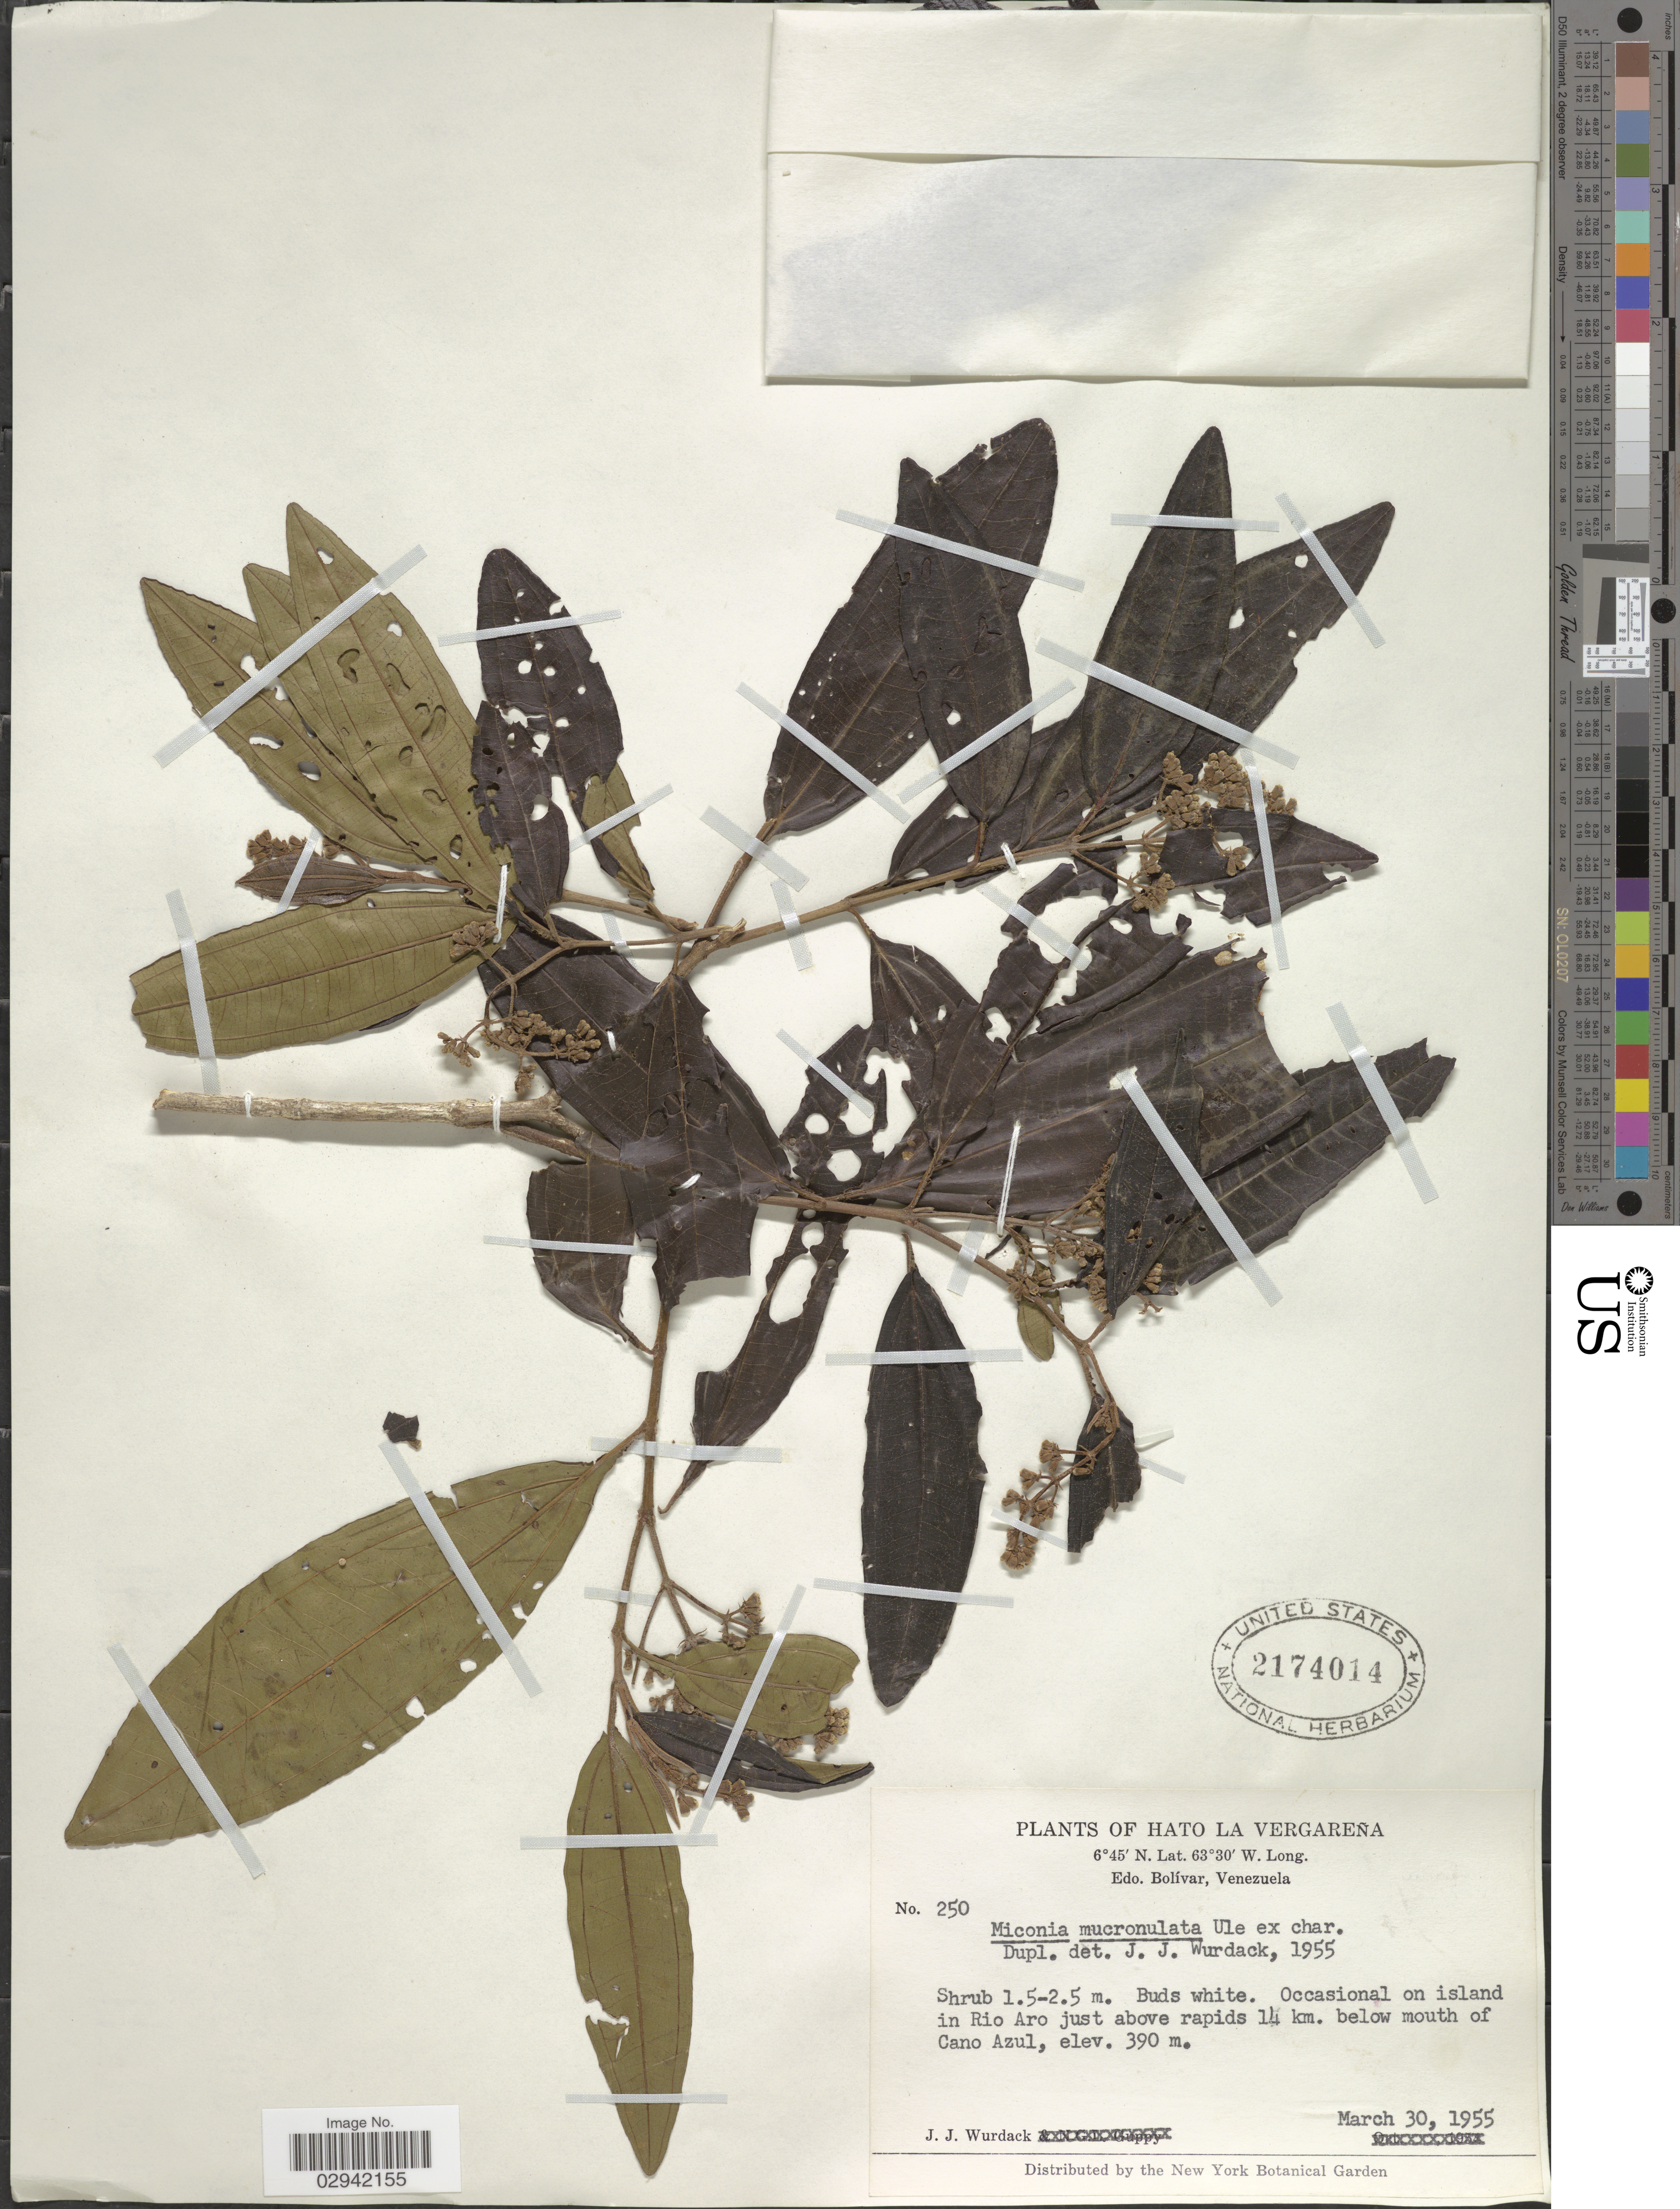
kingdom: Plantae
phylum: Tracheophyta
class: Magnoliopsida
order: Myrtales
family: Melastomataceae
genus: Miconia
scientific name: Miconia prasina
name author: (Sw.) DC.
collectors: J. J. Wurdack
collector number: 250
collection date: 1955-03-30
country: Venezuela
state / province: Bolivar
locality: Hato La Veragareña, Occasional on island in Rio Aro just above rapids 14 km. below mouth of Cano Azul.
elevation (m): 390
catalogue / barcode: US 2174014